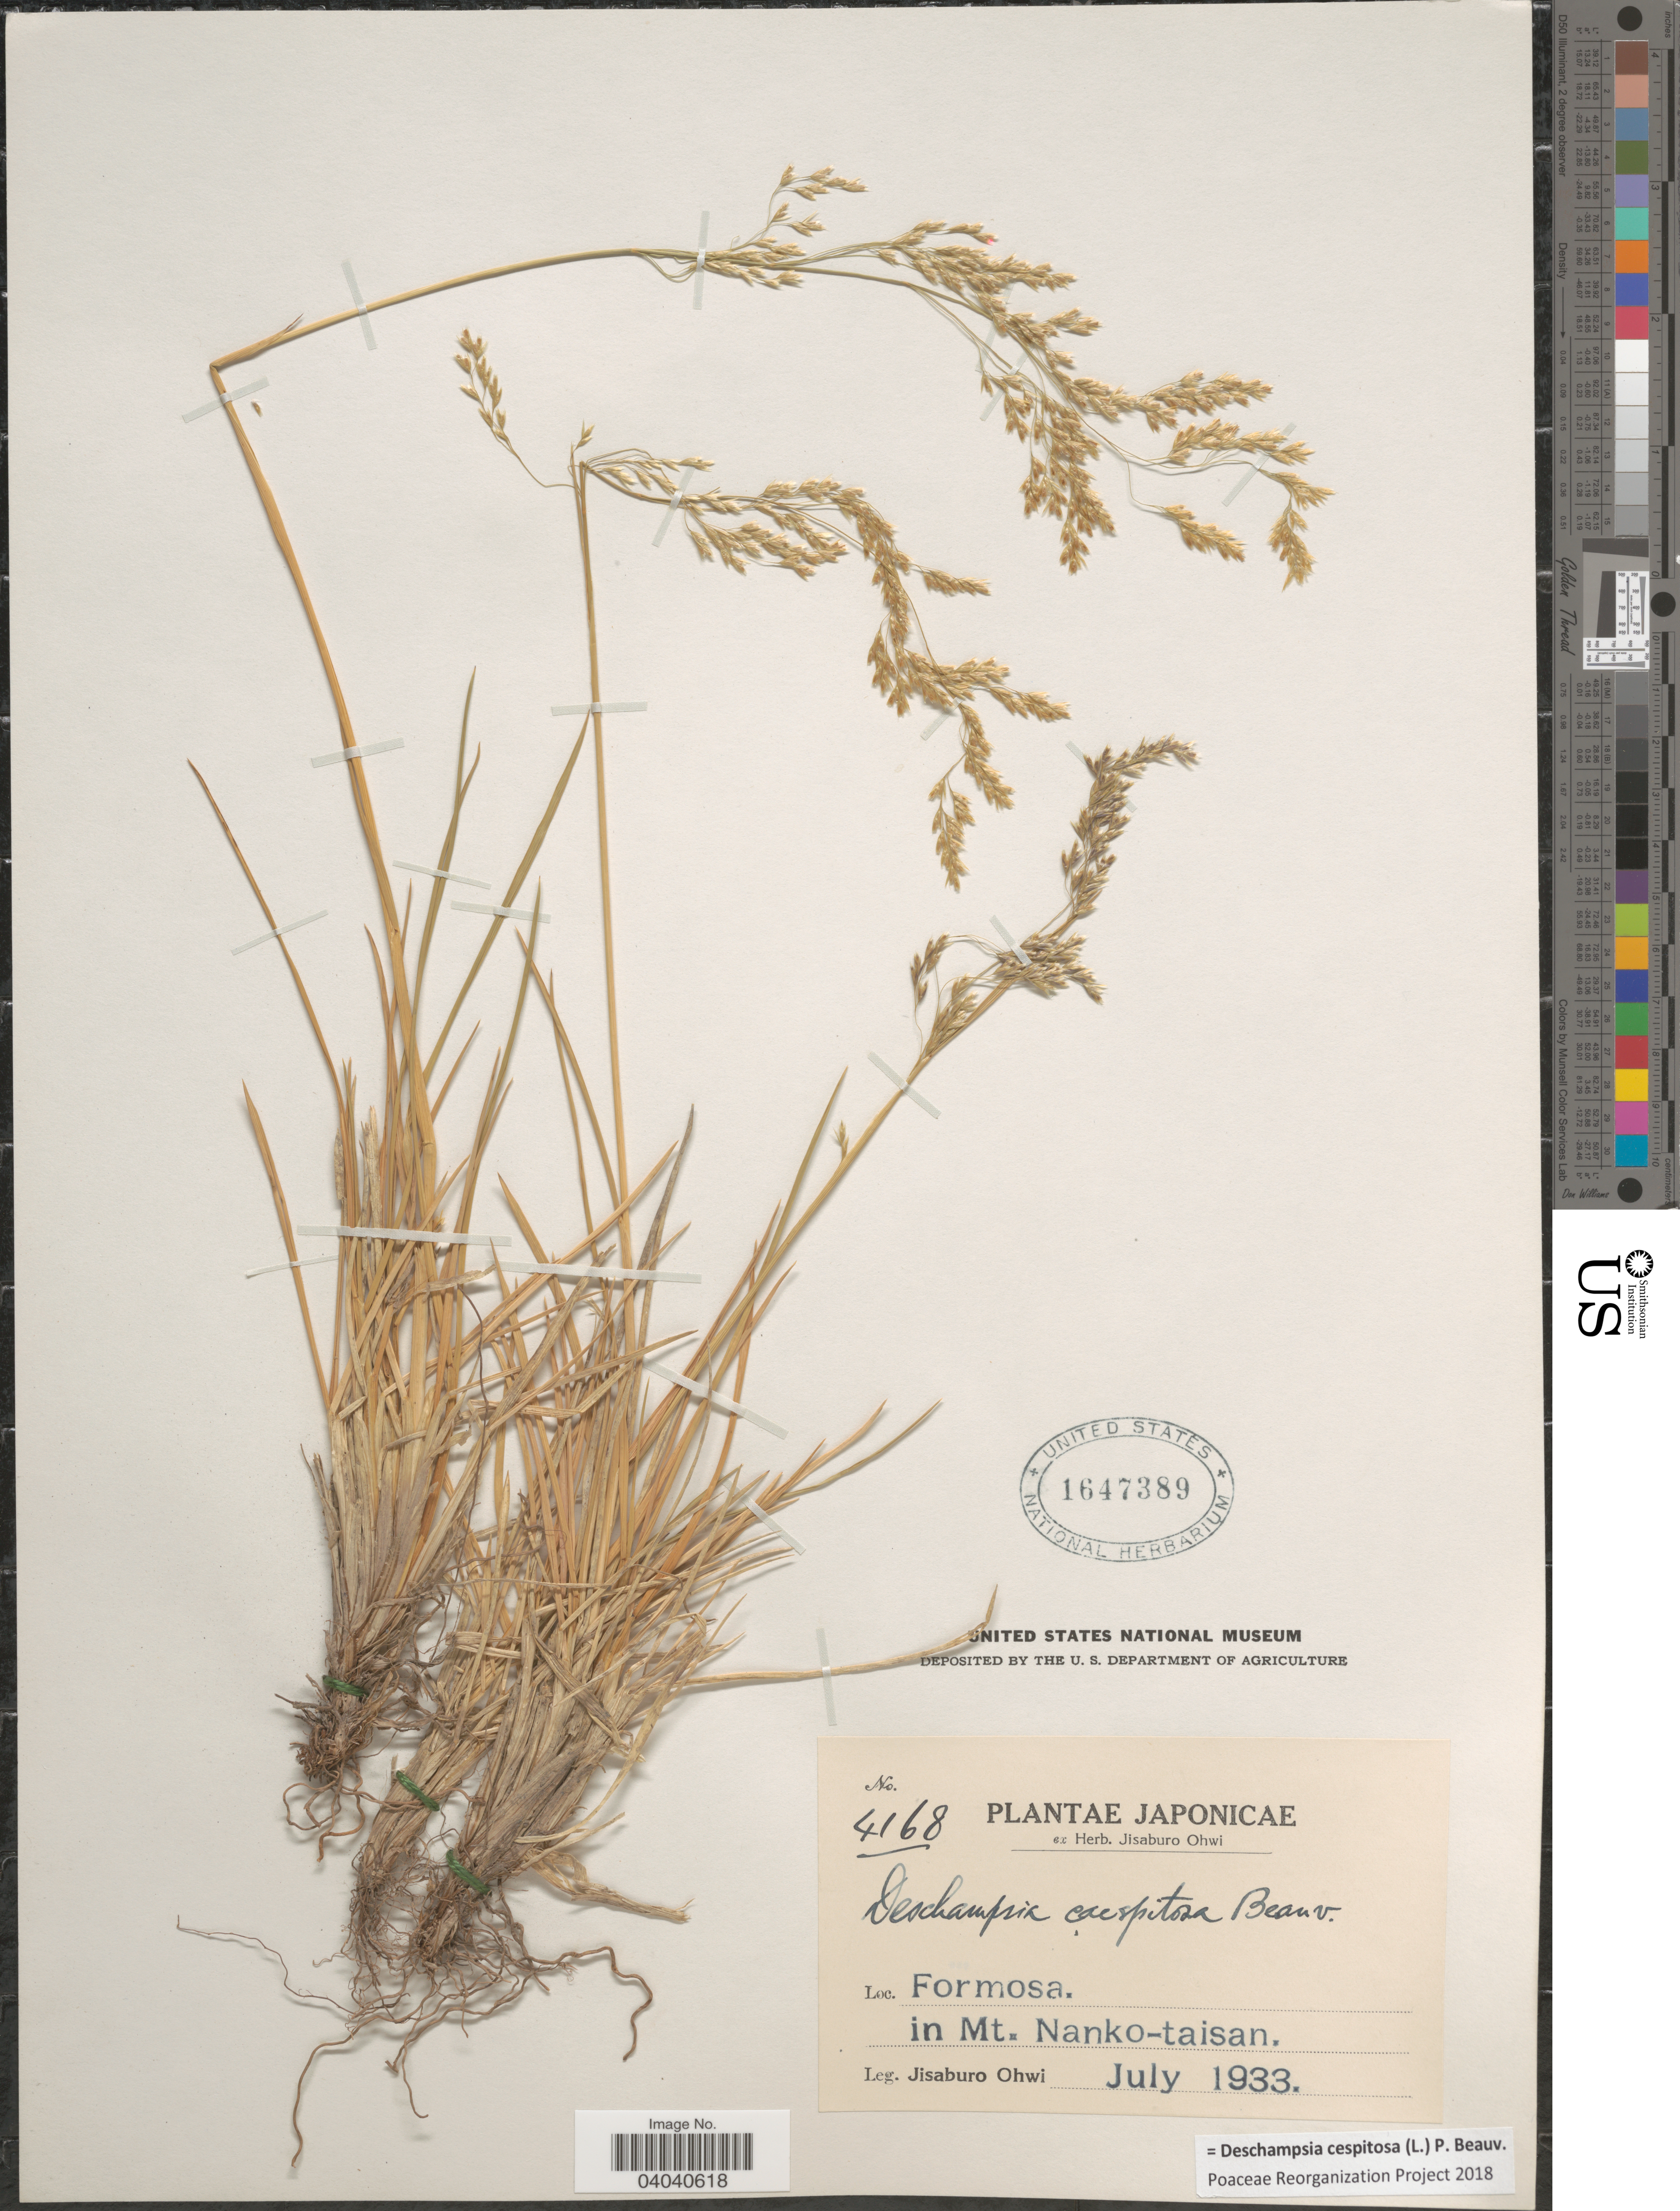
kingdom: Plantae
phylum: Tracheophyta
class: Liliopsida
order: Poales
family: Poaceae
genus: Deschampsia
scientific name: Deschampsia cespitosa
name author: (L.) P. Beauv.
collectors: J. Ohwi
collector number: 4168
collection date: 1933-07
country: Japan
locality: Japonicae. Formosa. in Mt. Nanko-taisan.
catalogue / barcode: US 1647389